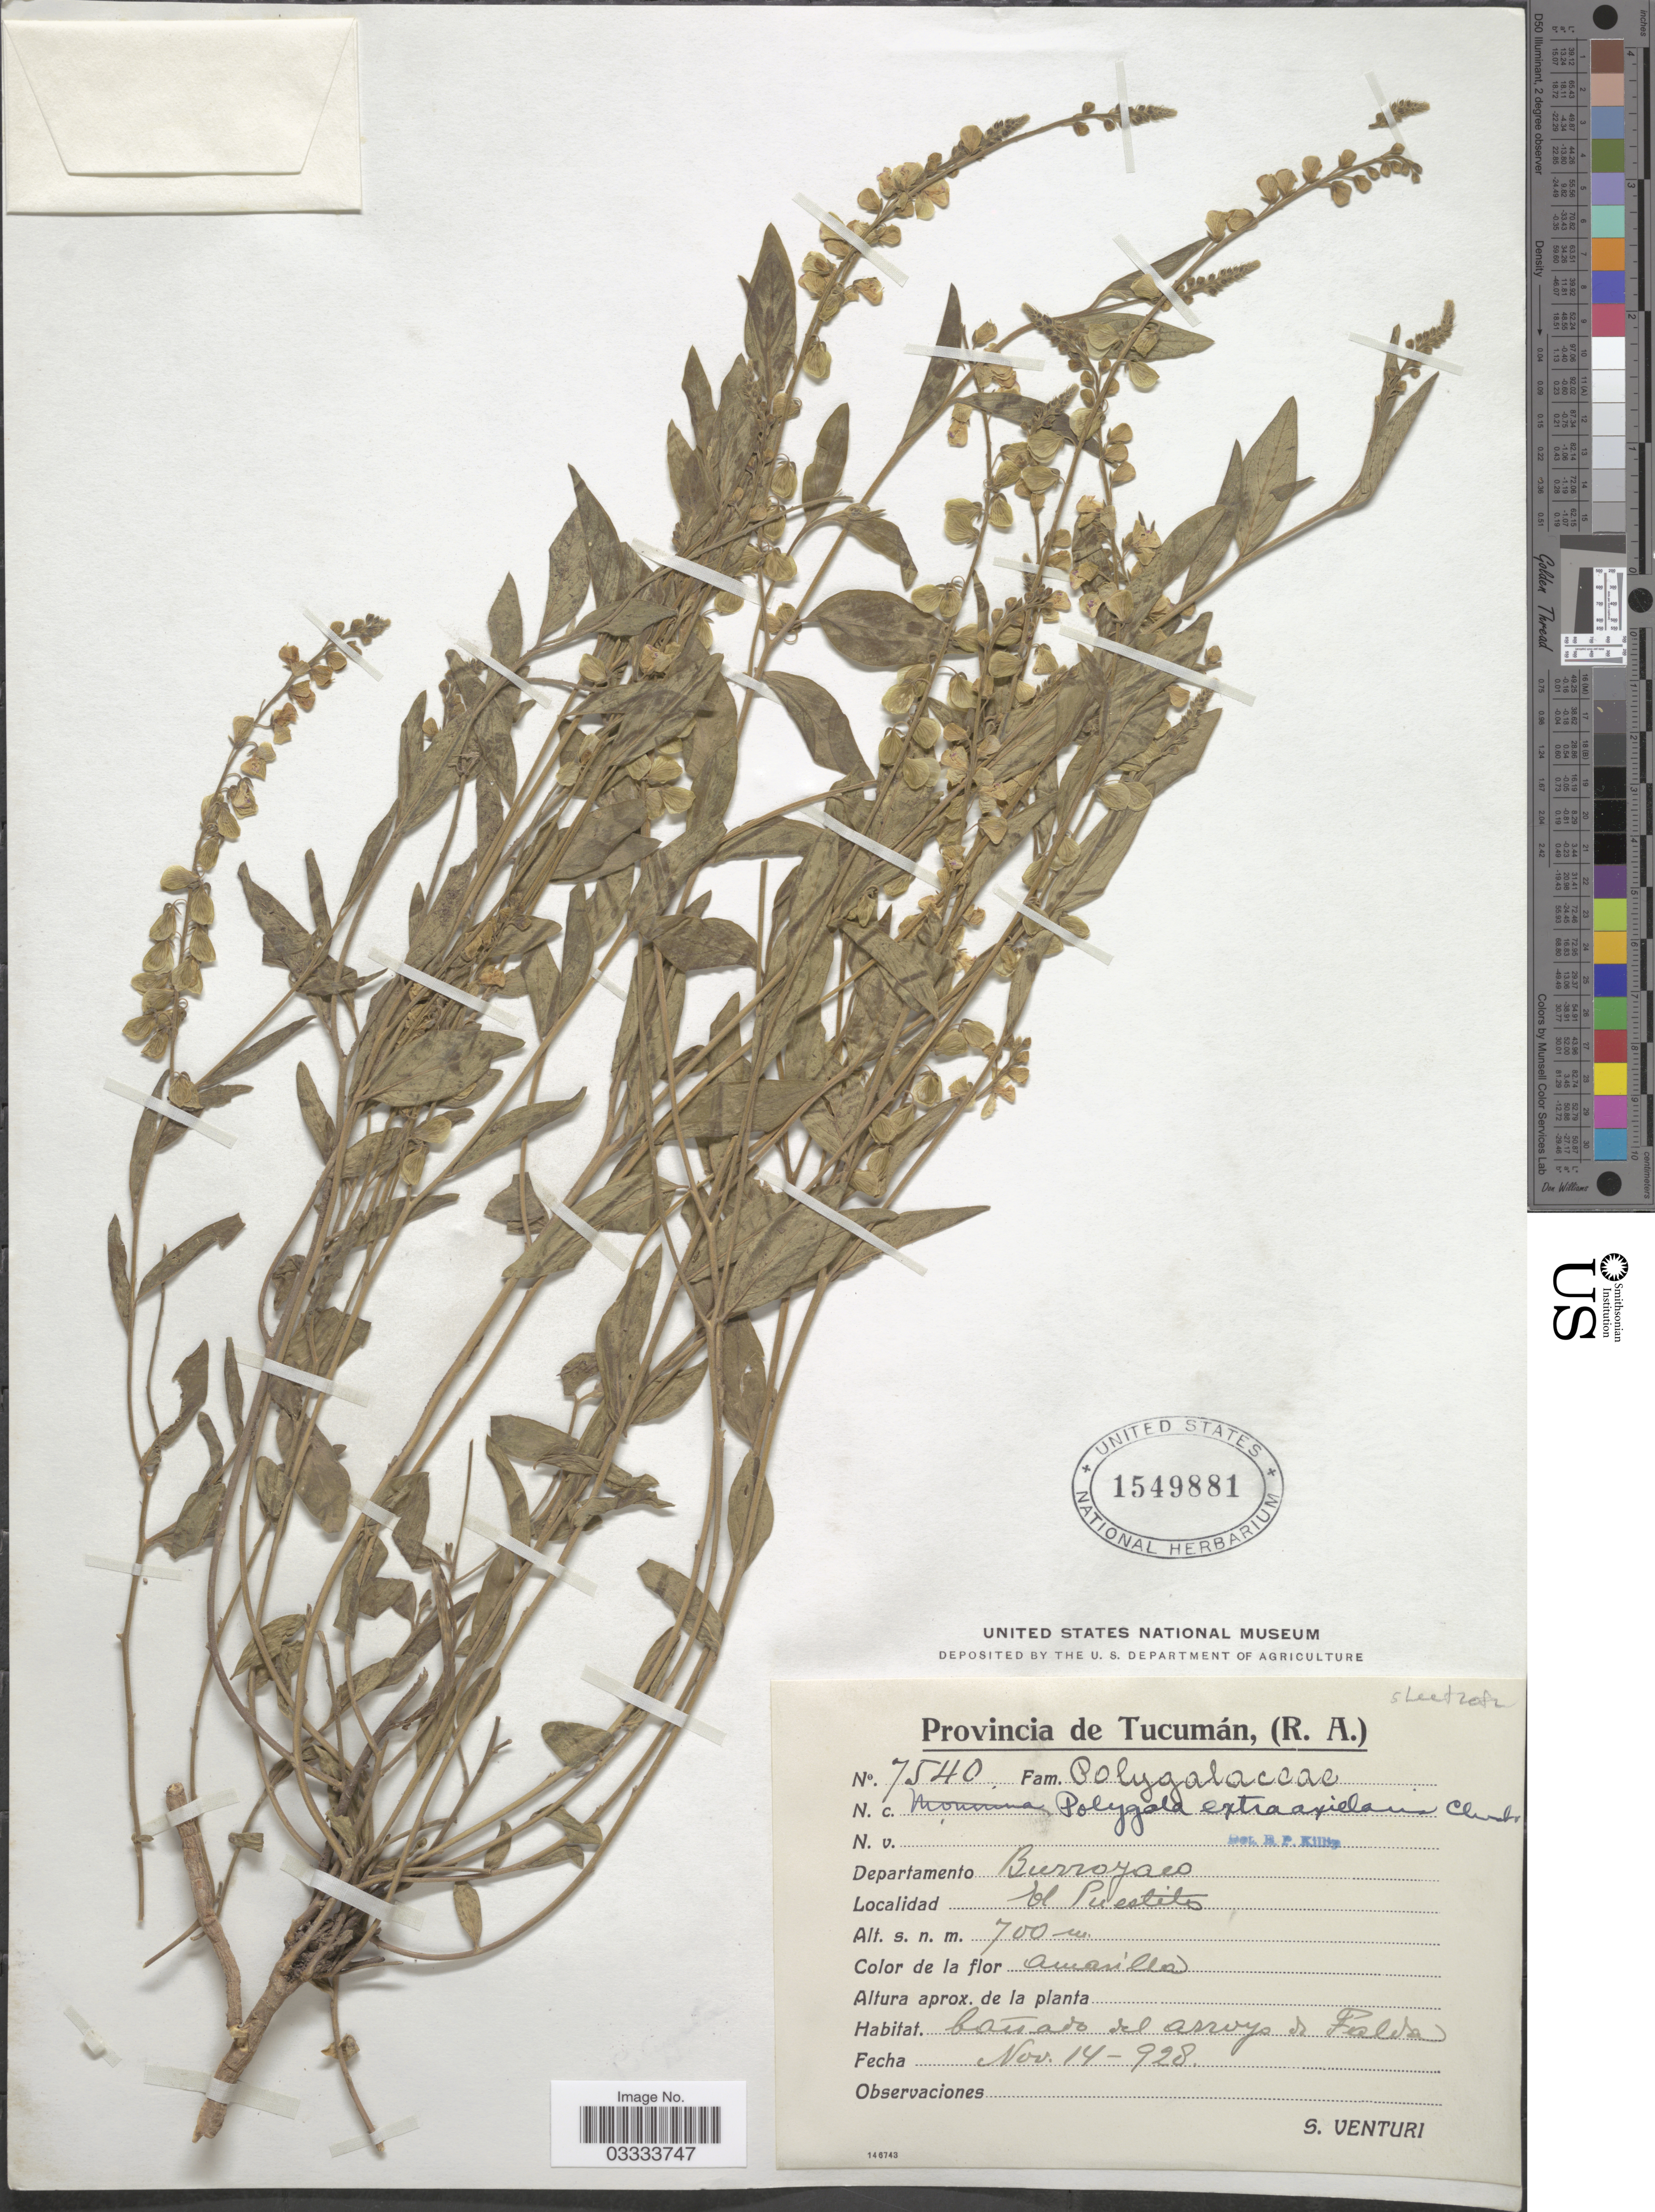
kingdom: Plantae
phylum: Tracheophyta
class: Magnoliopsida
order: Fabales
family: Polygalaceae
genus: Asemeia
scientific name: Asemeia extraaxillaris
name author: (Chodat) J.F.B. Pastore & J.R. Abbott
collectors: S. Venturi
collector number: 7540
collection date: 1928-11-14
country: Argentina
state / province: Tucuman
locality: Departamento Burroyaco. El Puestito.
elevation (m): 700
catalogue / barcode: US 1549881